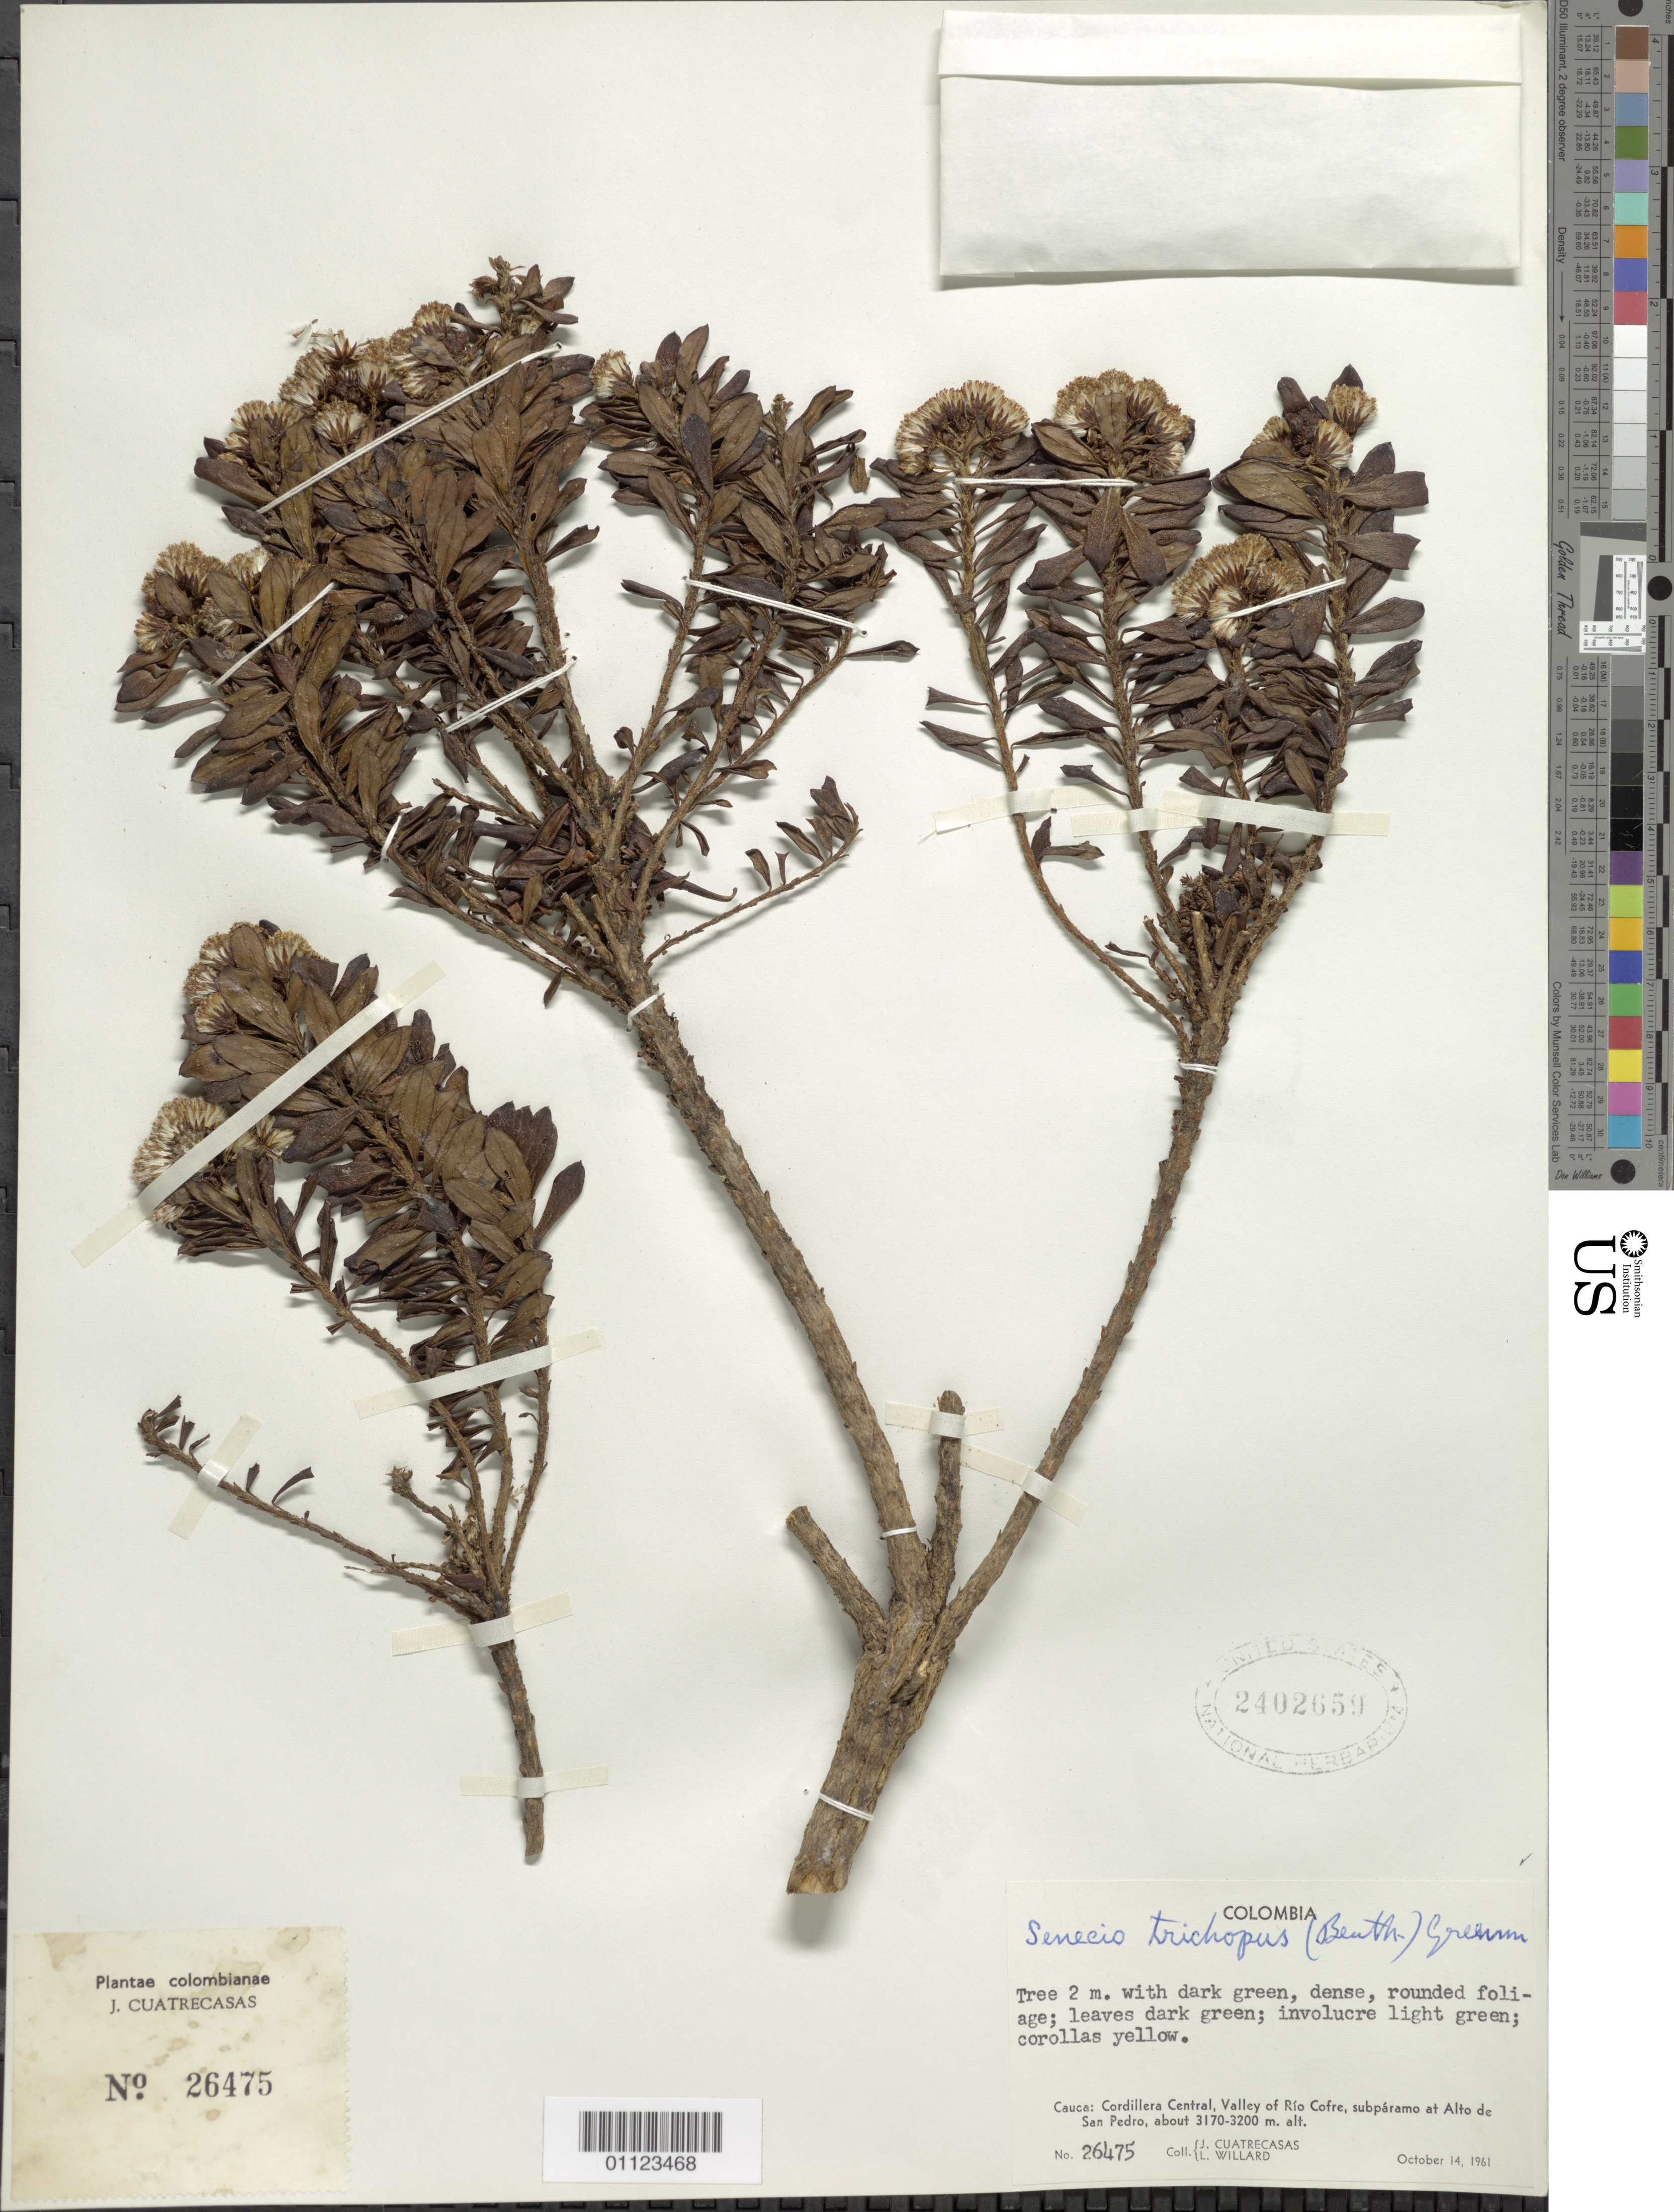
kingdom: Plantae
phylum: Tracheophyta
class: Magnoliopsida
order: Asterales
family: Asteraceae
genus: Pentacalia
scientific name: Pentacalia trichopus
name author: (Benth.) Cuatrec.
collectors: J. Cuatrecasas & L. Willard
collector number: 26475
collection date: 1961-10-14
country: Colombia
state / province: Cauca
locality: Cordillera Central, valley of Río Cofre, subpáramo at Alto de San Pedro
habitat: Subparamo.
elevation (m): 3170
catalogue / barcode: US 2402659